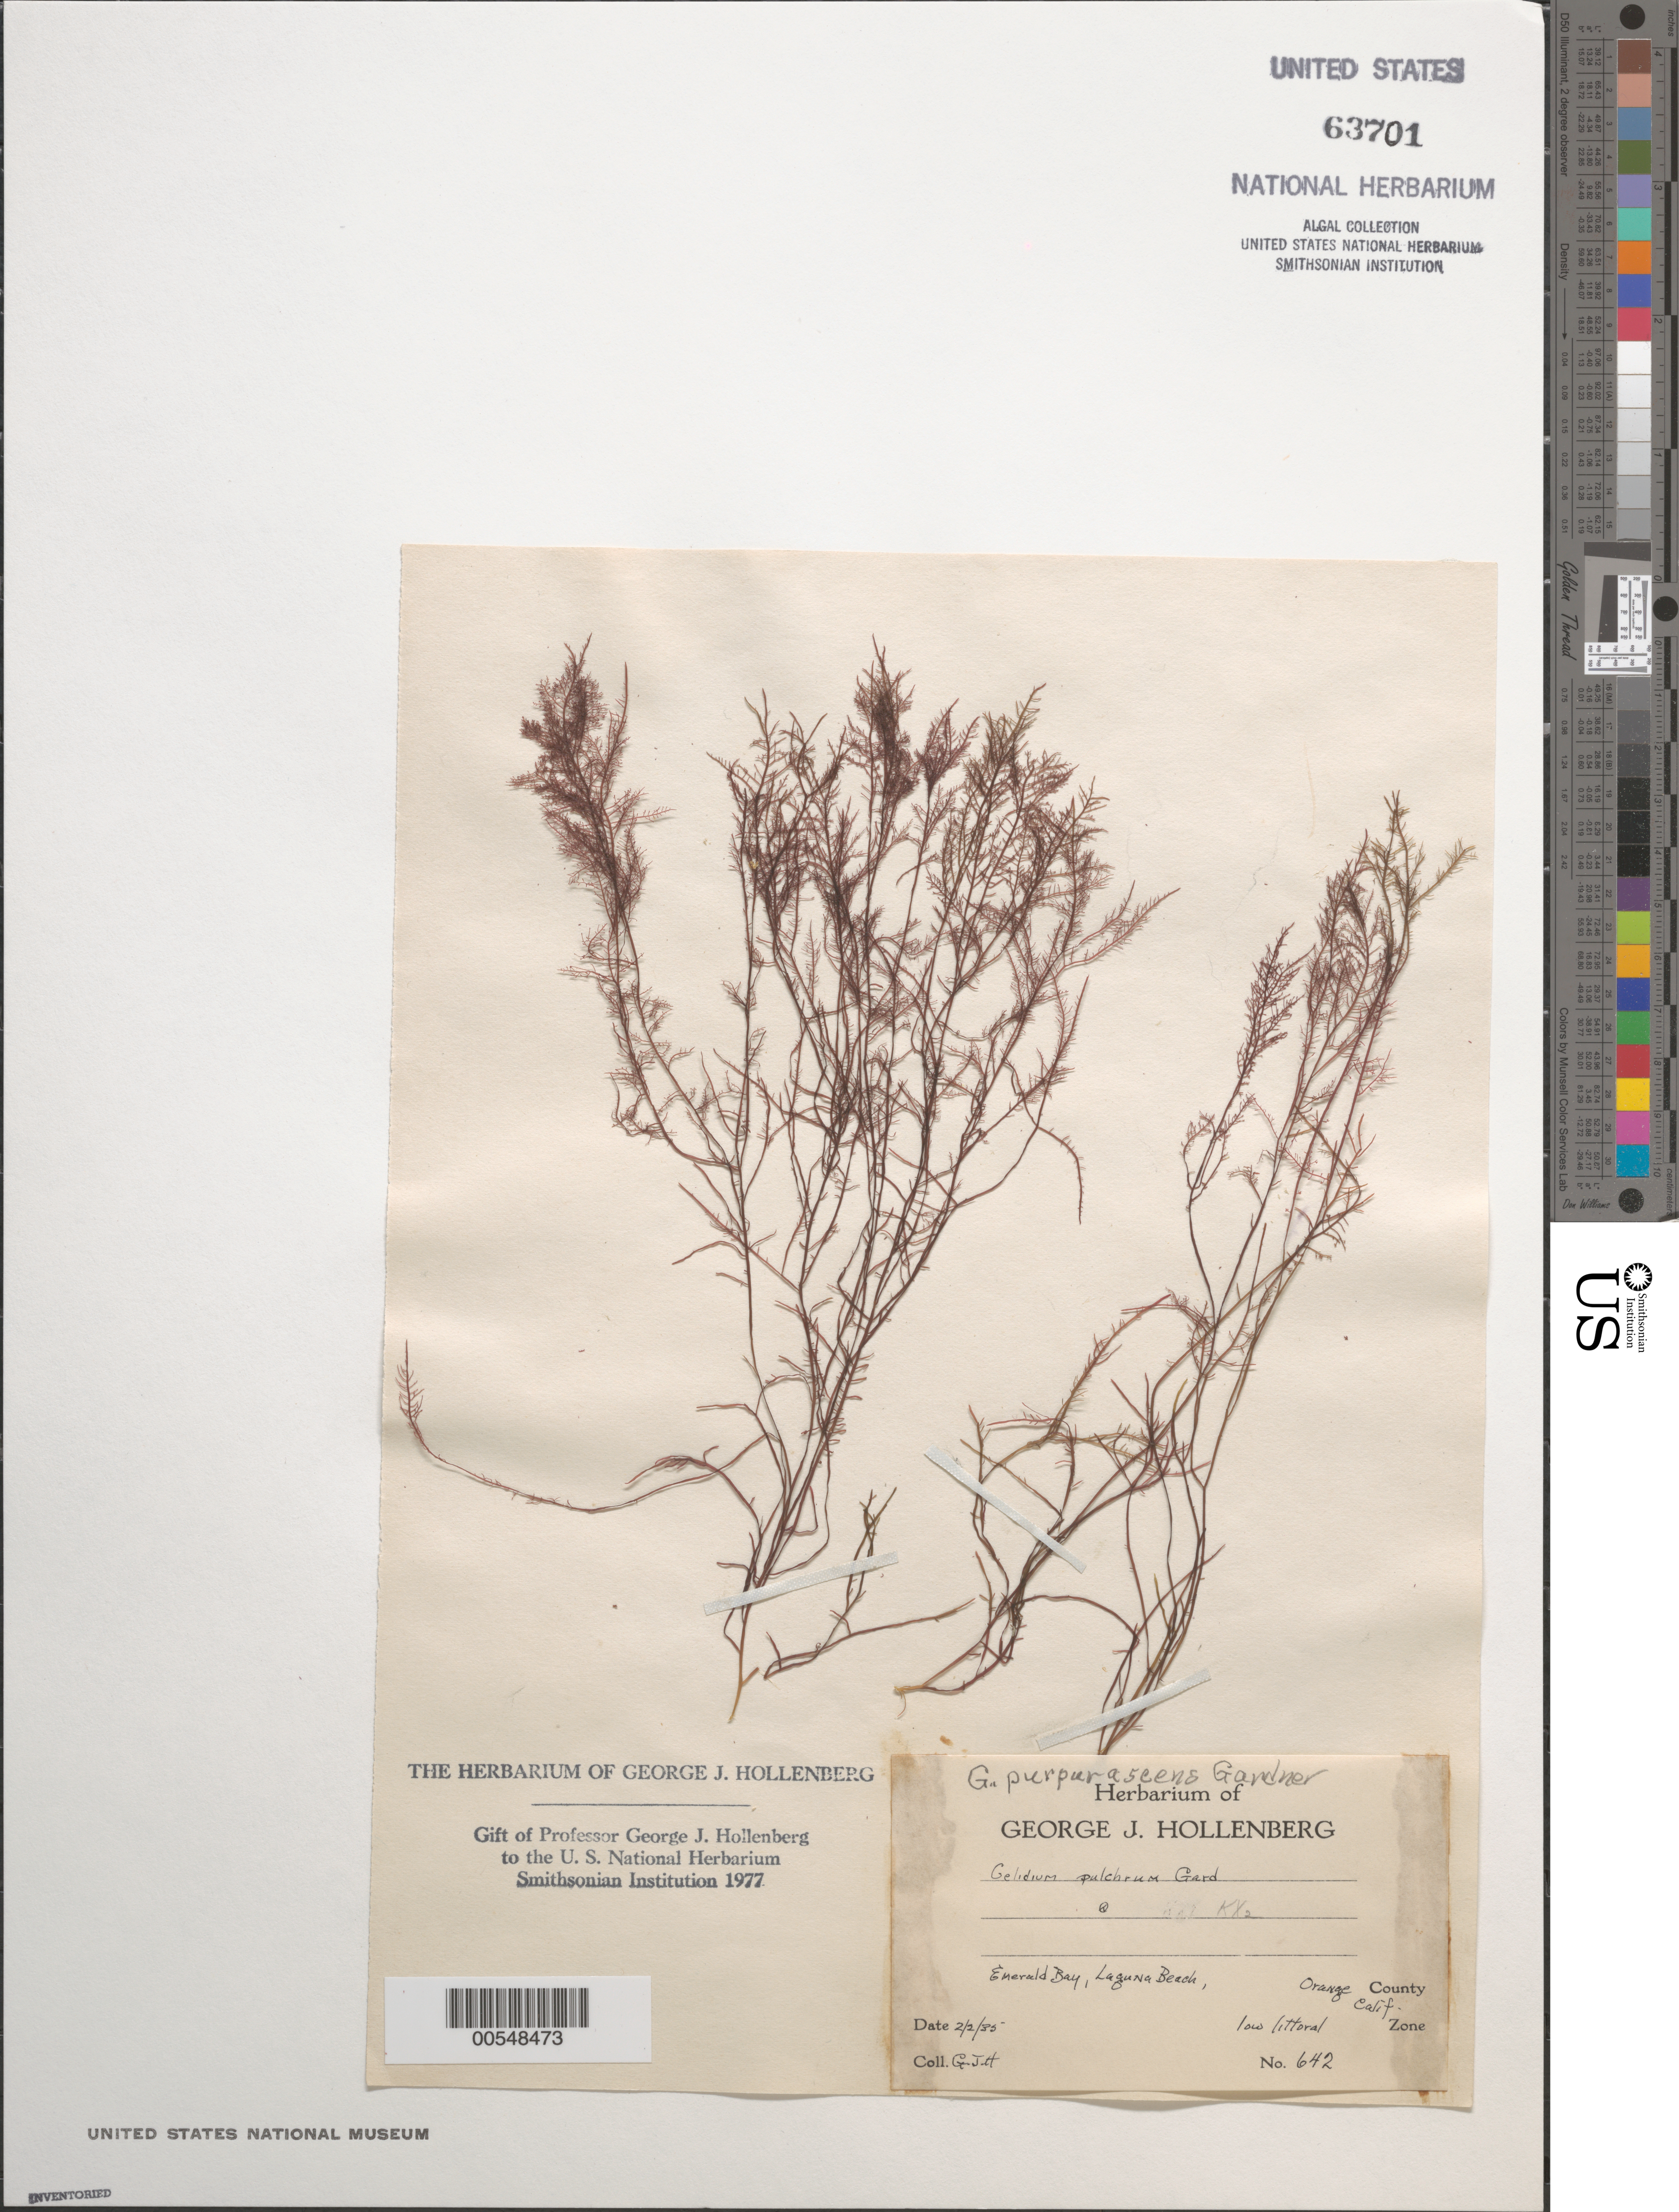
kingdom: Plantae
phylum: Rhodophyta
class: Florideophyceae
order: Gelidiales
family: Gelidiaceae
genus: Gelidium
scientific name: Gelidium purpurascens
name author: N.L. Gardner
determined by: Hollenberg, George J.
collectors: G. Hollenberg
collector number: GJH 642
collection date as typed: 02 Feb 1935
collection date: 1935-02-02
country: United States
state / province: California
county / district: Orange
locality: Emerald Bay, Laguna Beach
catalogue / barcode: US 63701